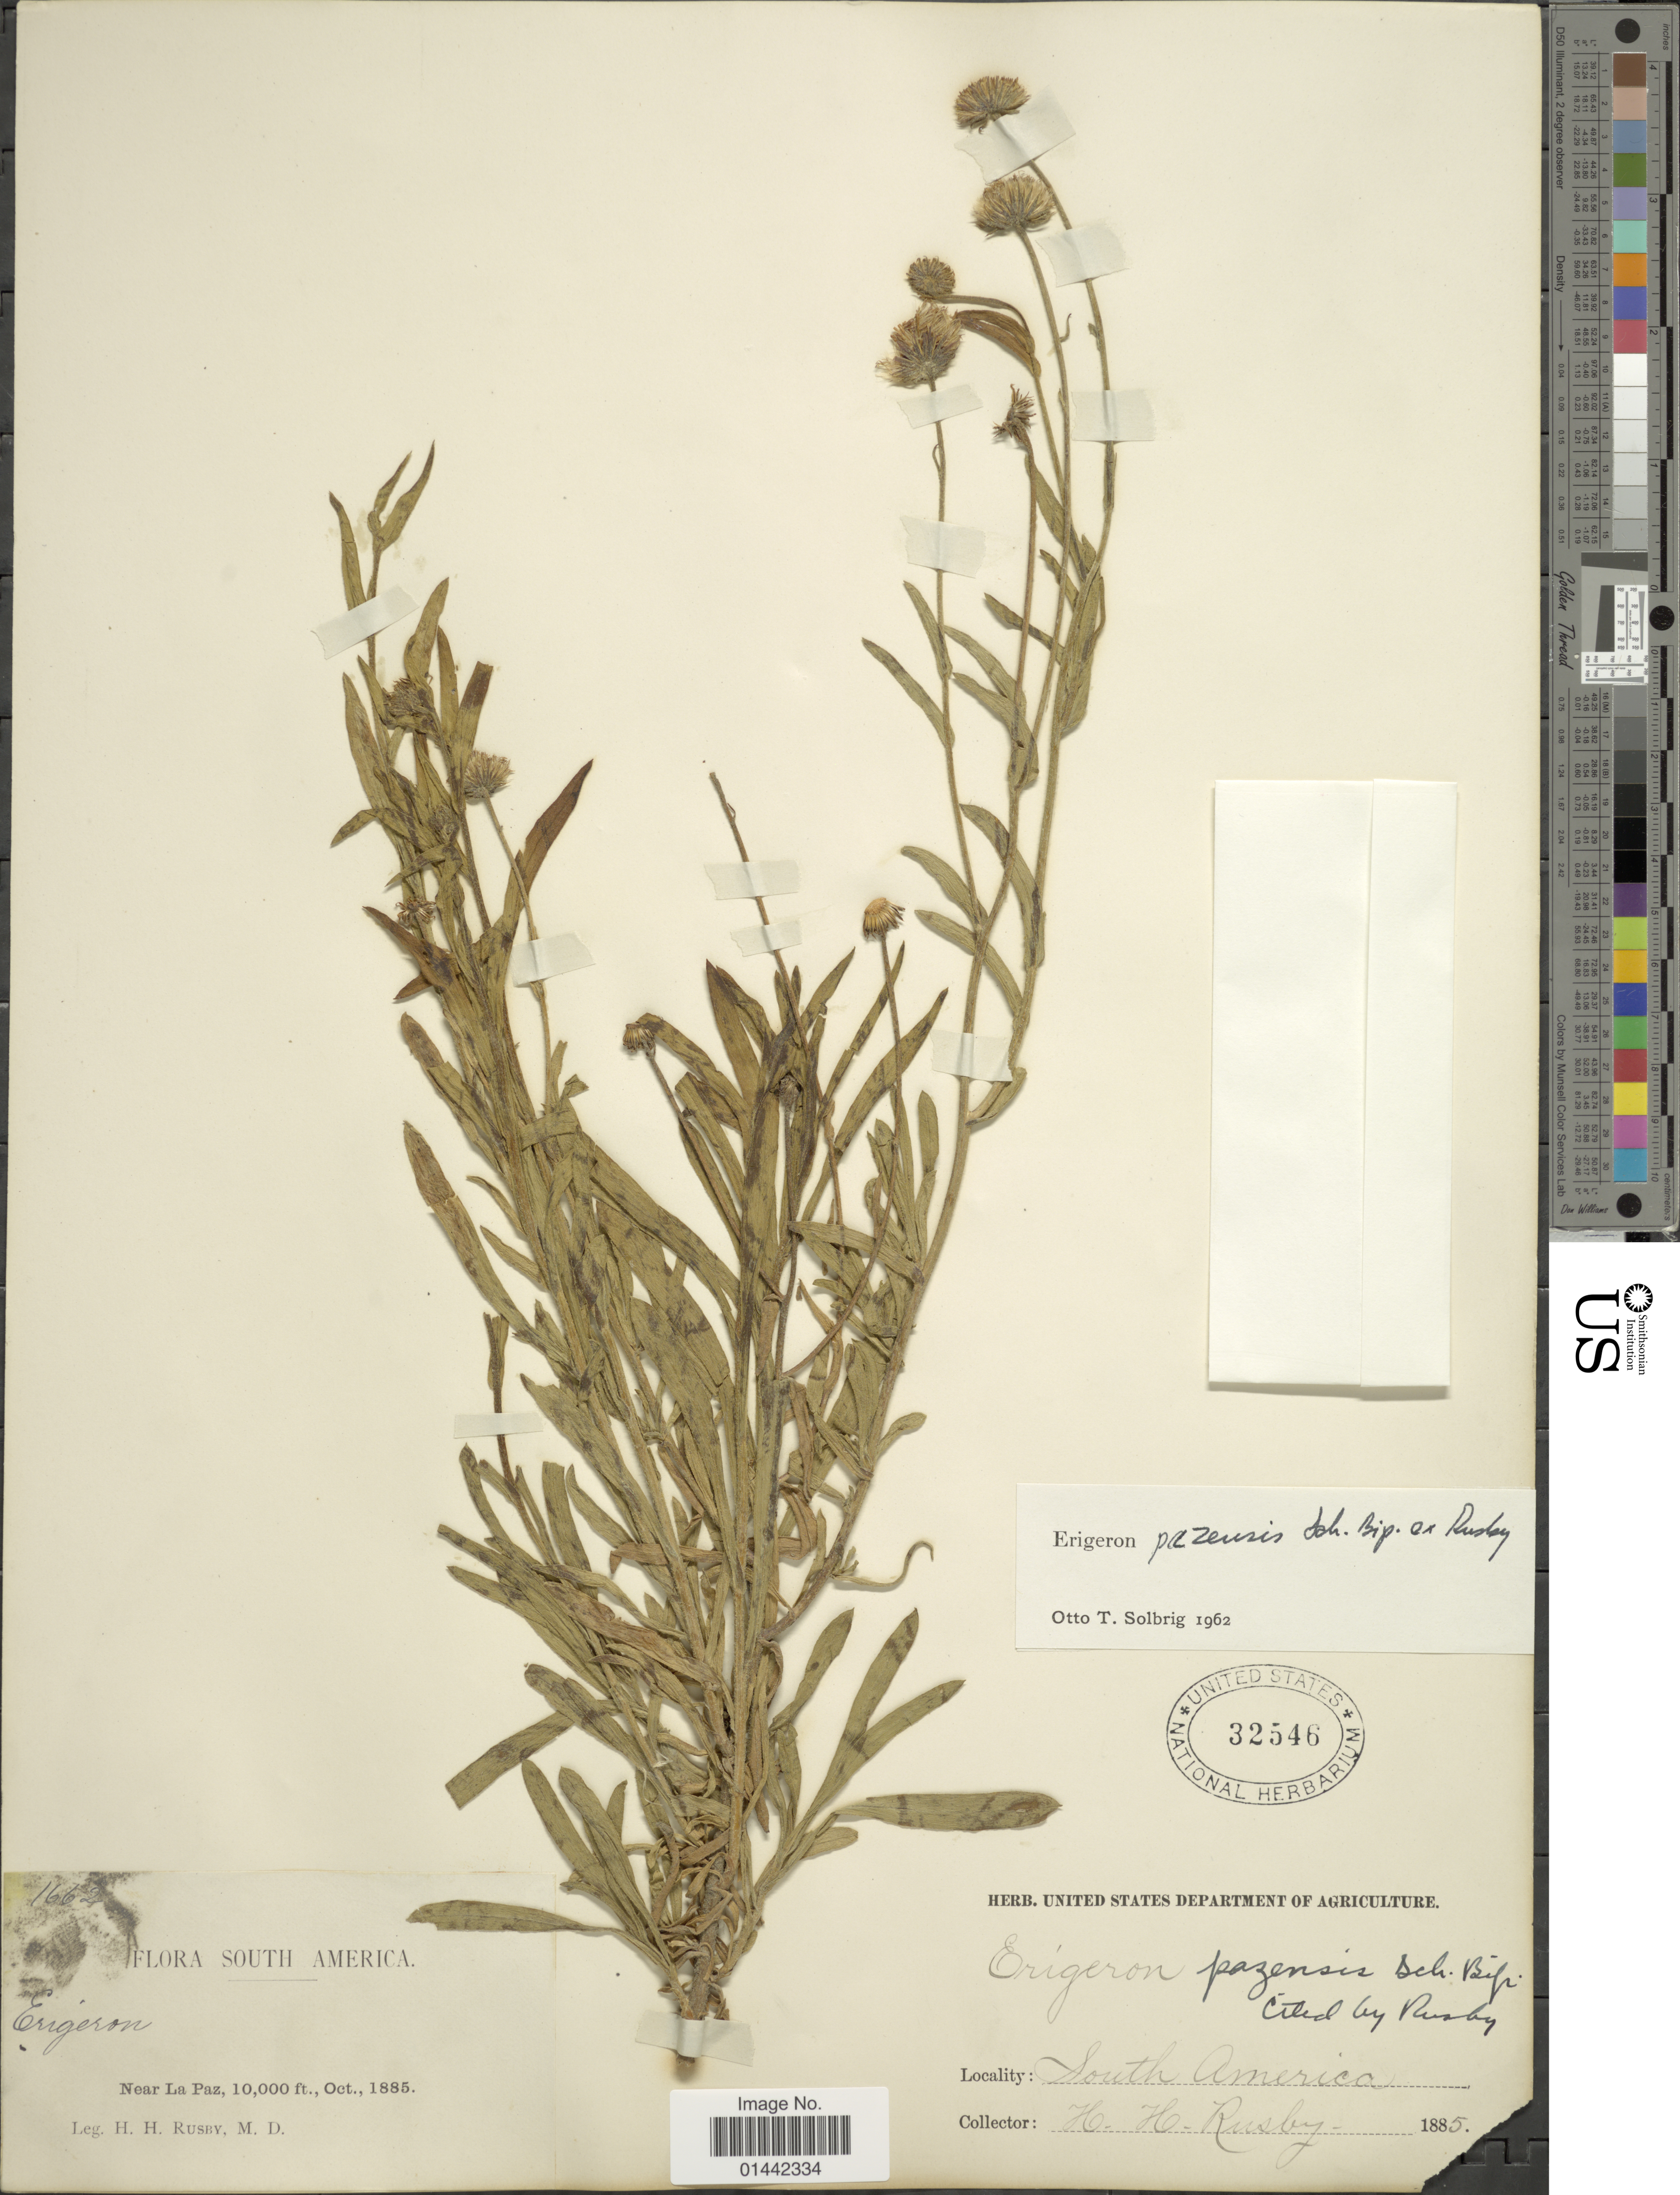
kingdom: Plantae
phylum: Tracheophyta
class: Magnoliopsida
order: Asterales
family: Asteraceae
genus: Erigeron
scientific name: Erigeron pazensis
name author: Sch. Bip. ex Rusby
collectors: H. H. Rusby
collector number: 1662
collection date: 1885-10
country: Bolivia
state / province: La Paz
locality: Near La Paz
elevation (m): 3048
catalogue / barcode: US 32546